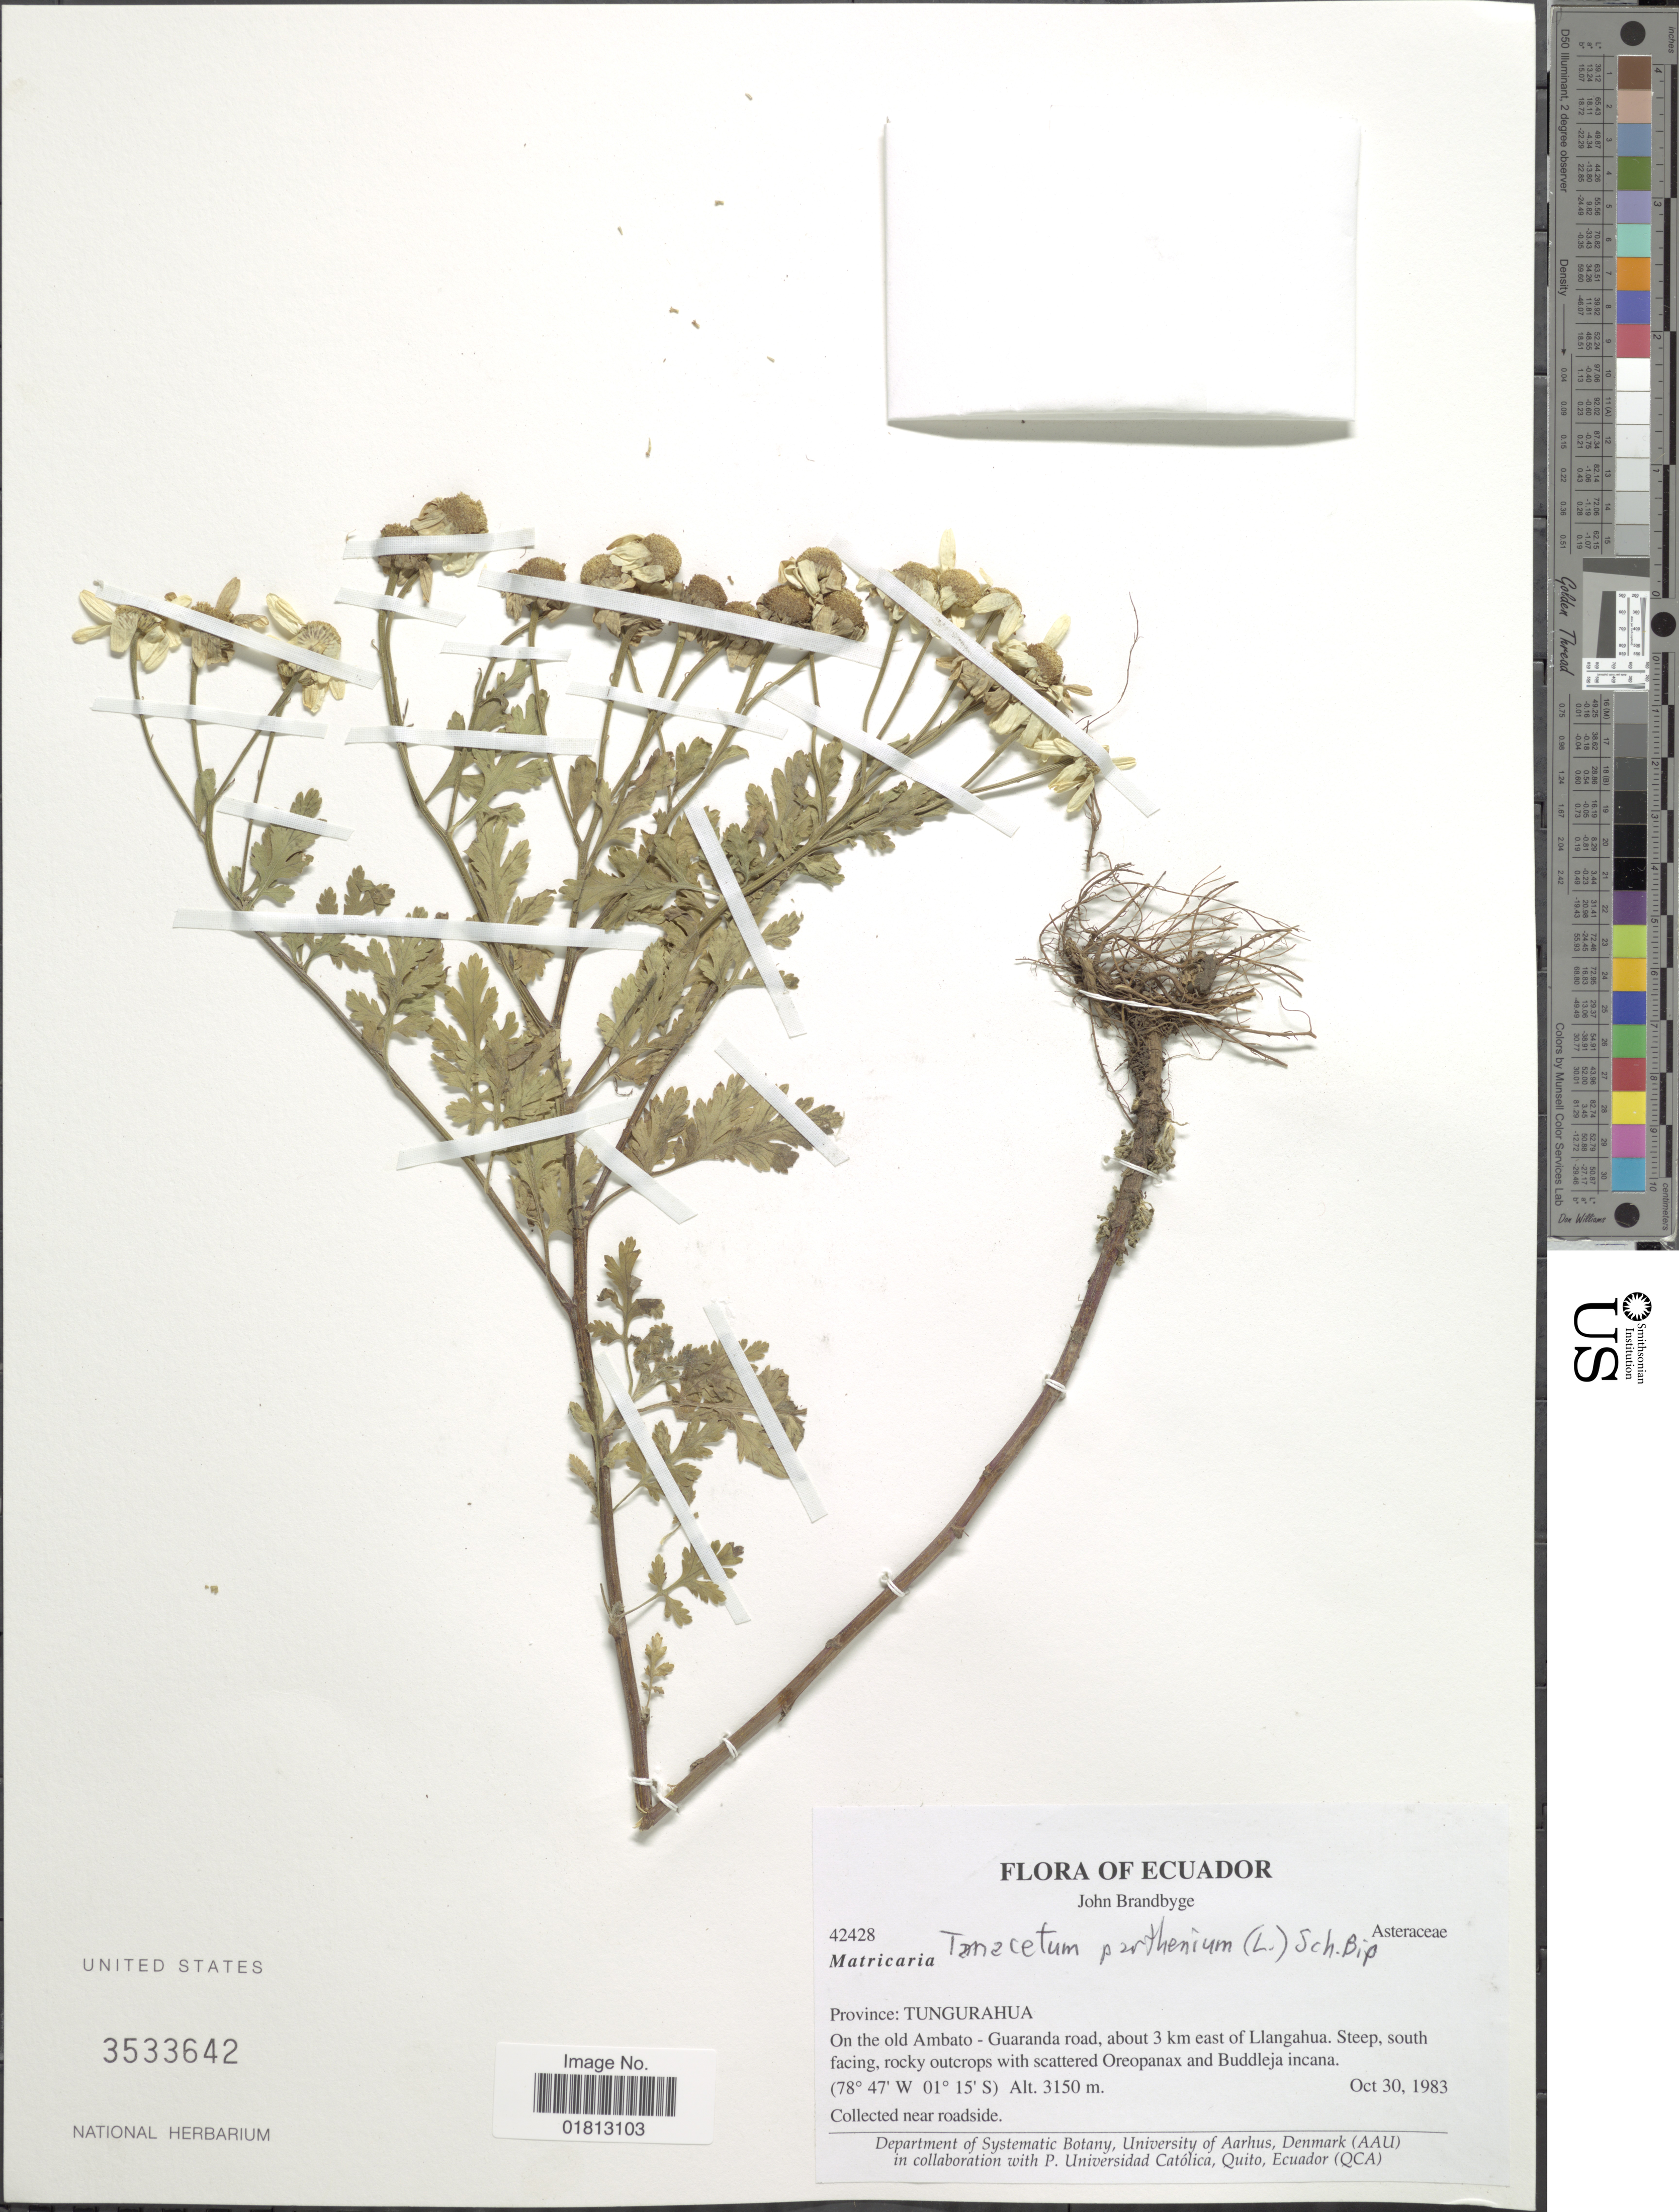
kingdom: Plantae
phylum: Tracheophyta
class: Magnoliopsida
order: Asterales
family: Asteraceae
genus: Tanacetum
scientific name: Tanacetum parthenium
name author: (L.) Sch. Bip.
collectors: J. Brandbyge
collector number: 42428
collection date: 1983-10-30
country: Ecuador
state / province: Tungurahua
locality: Province: Tungurahua, On the old Ambato - Guaranda road, about 3 km east of Llangahua, Steep, south facing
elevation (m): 3150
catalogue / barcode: US 3533642